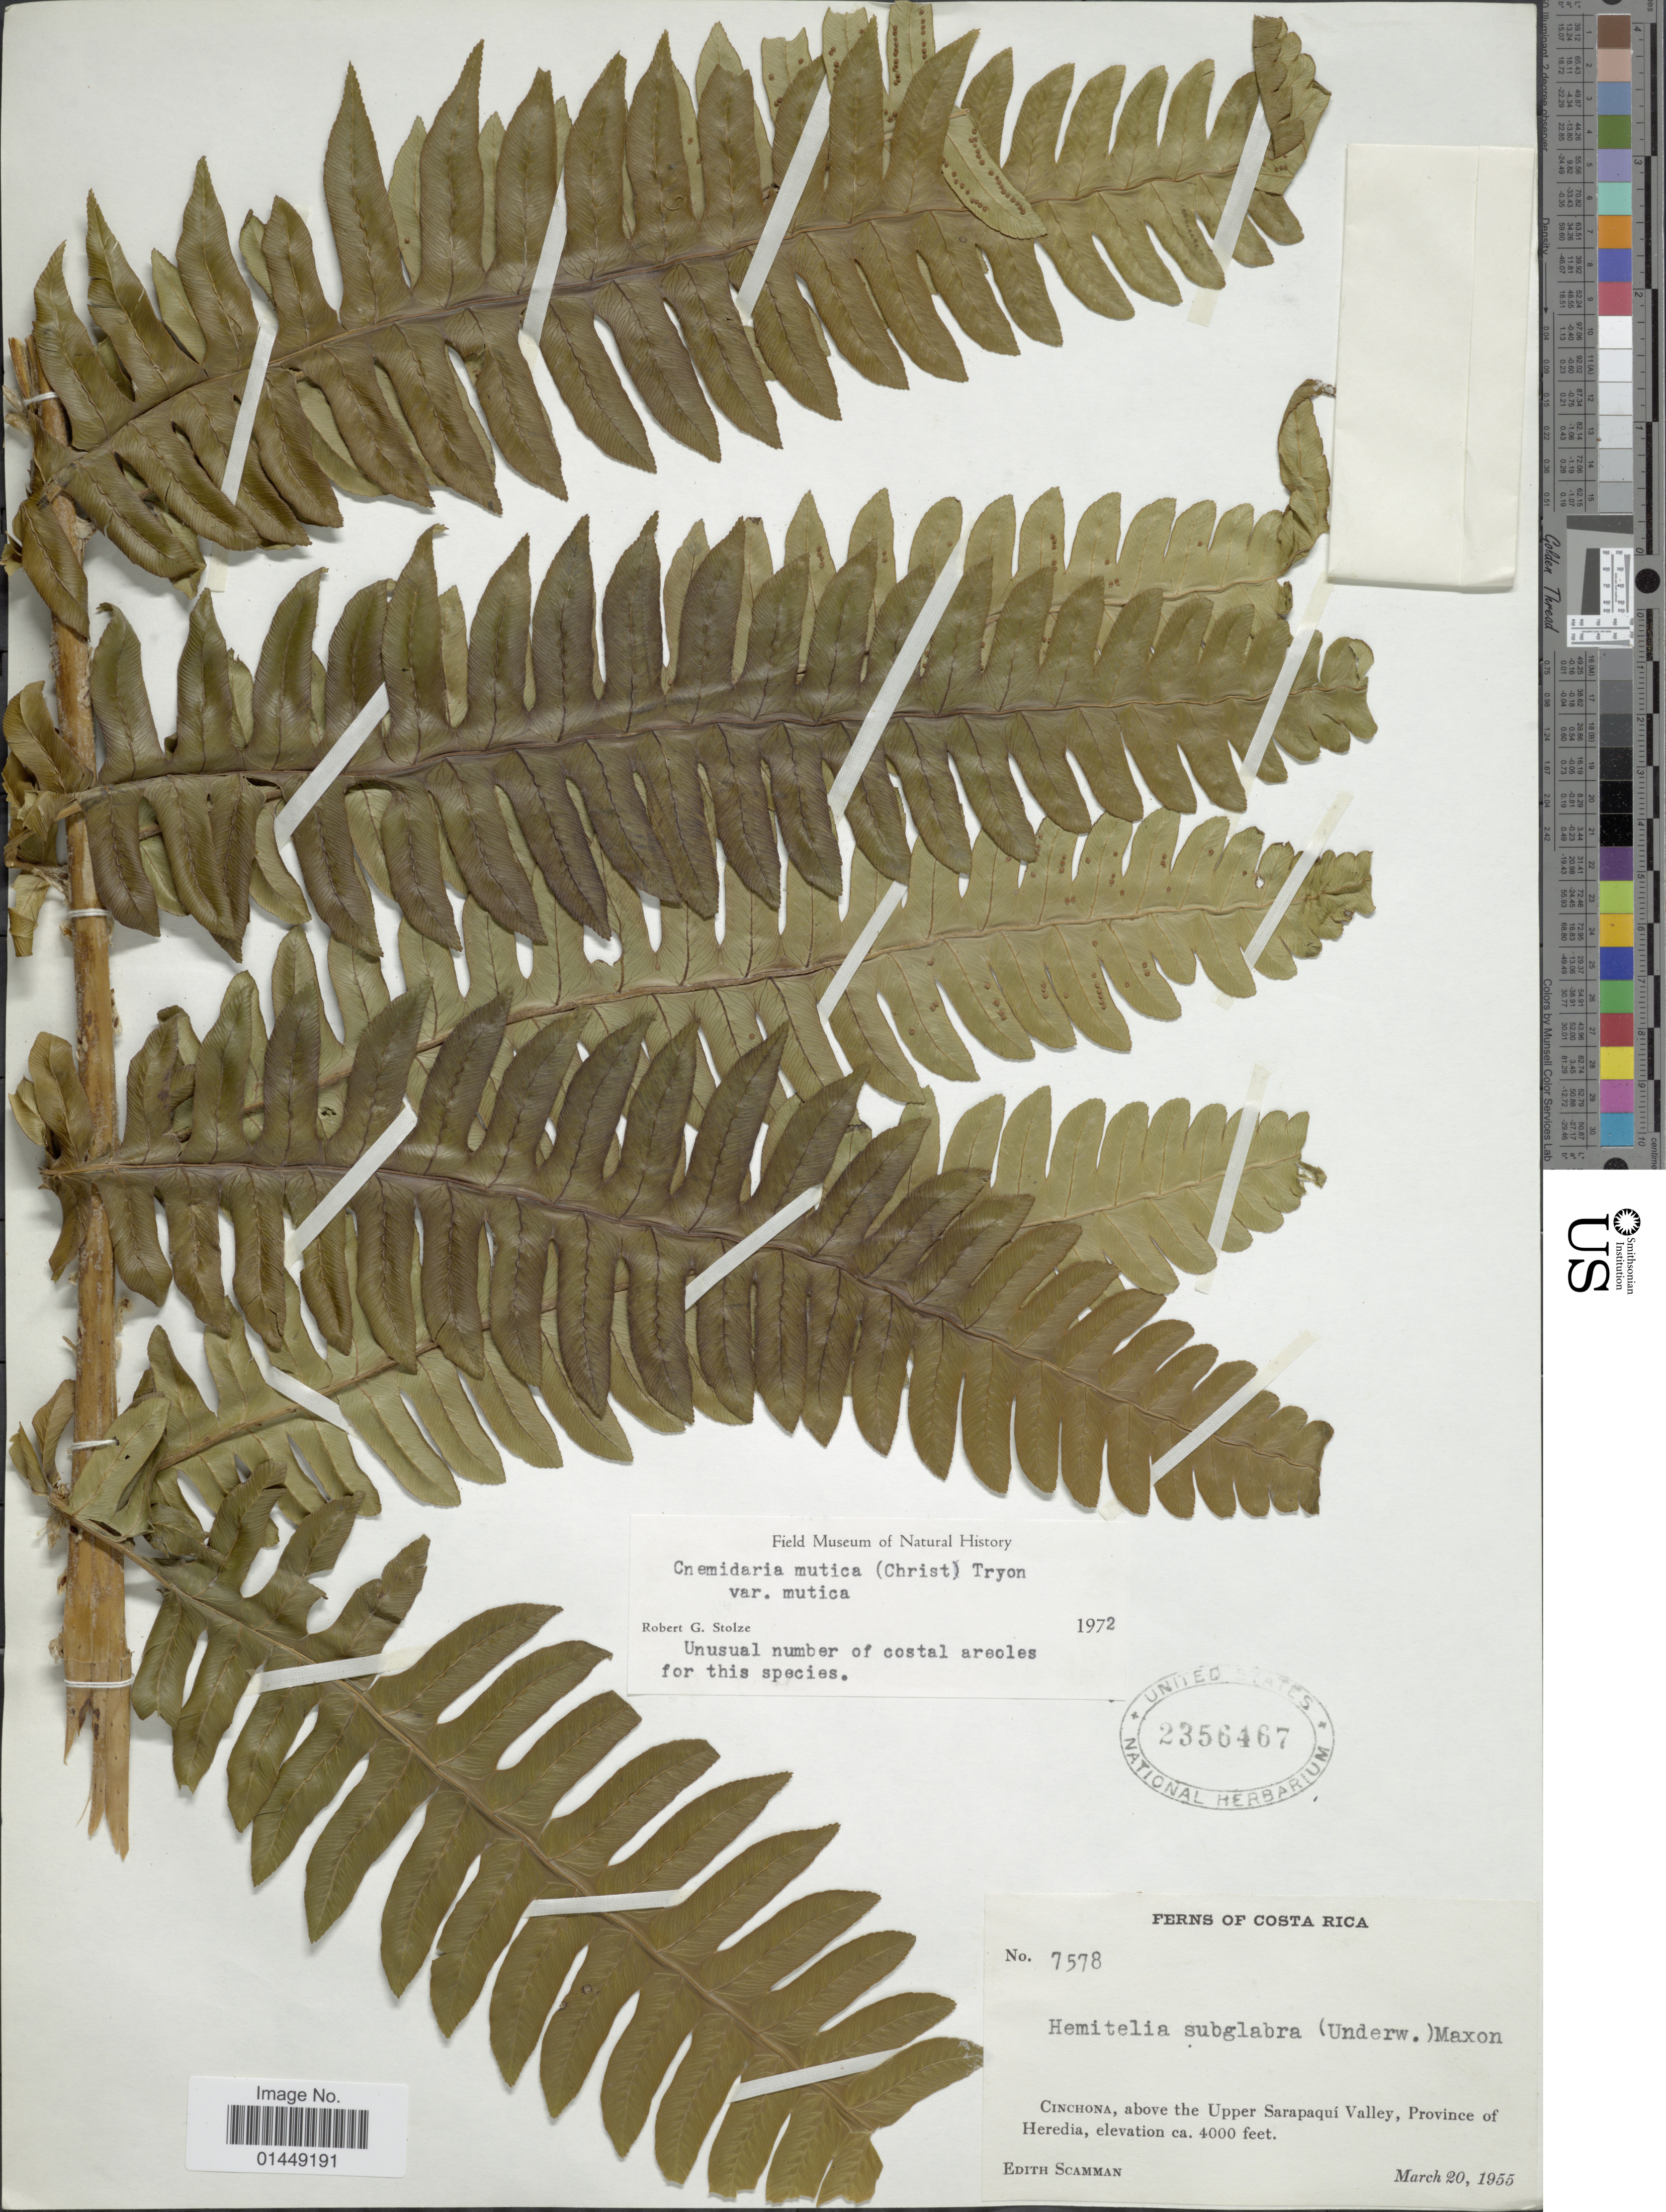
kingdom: Plantae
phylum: Tracheophyta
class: Polypodiopsida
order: Cyatheales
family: Cyatheaceae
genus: Cyathea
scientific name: Cyathea mutica var. mutica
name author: (Christ) Domin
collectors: E. Scamman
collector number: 7578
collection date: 1955-03-20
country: Costa Rica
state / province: Heredia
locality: Cinchona, above the Upper Sarapaquí Valley, Province of Heredia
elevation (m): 1219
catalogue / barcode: US 2356467